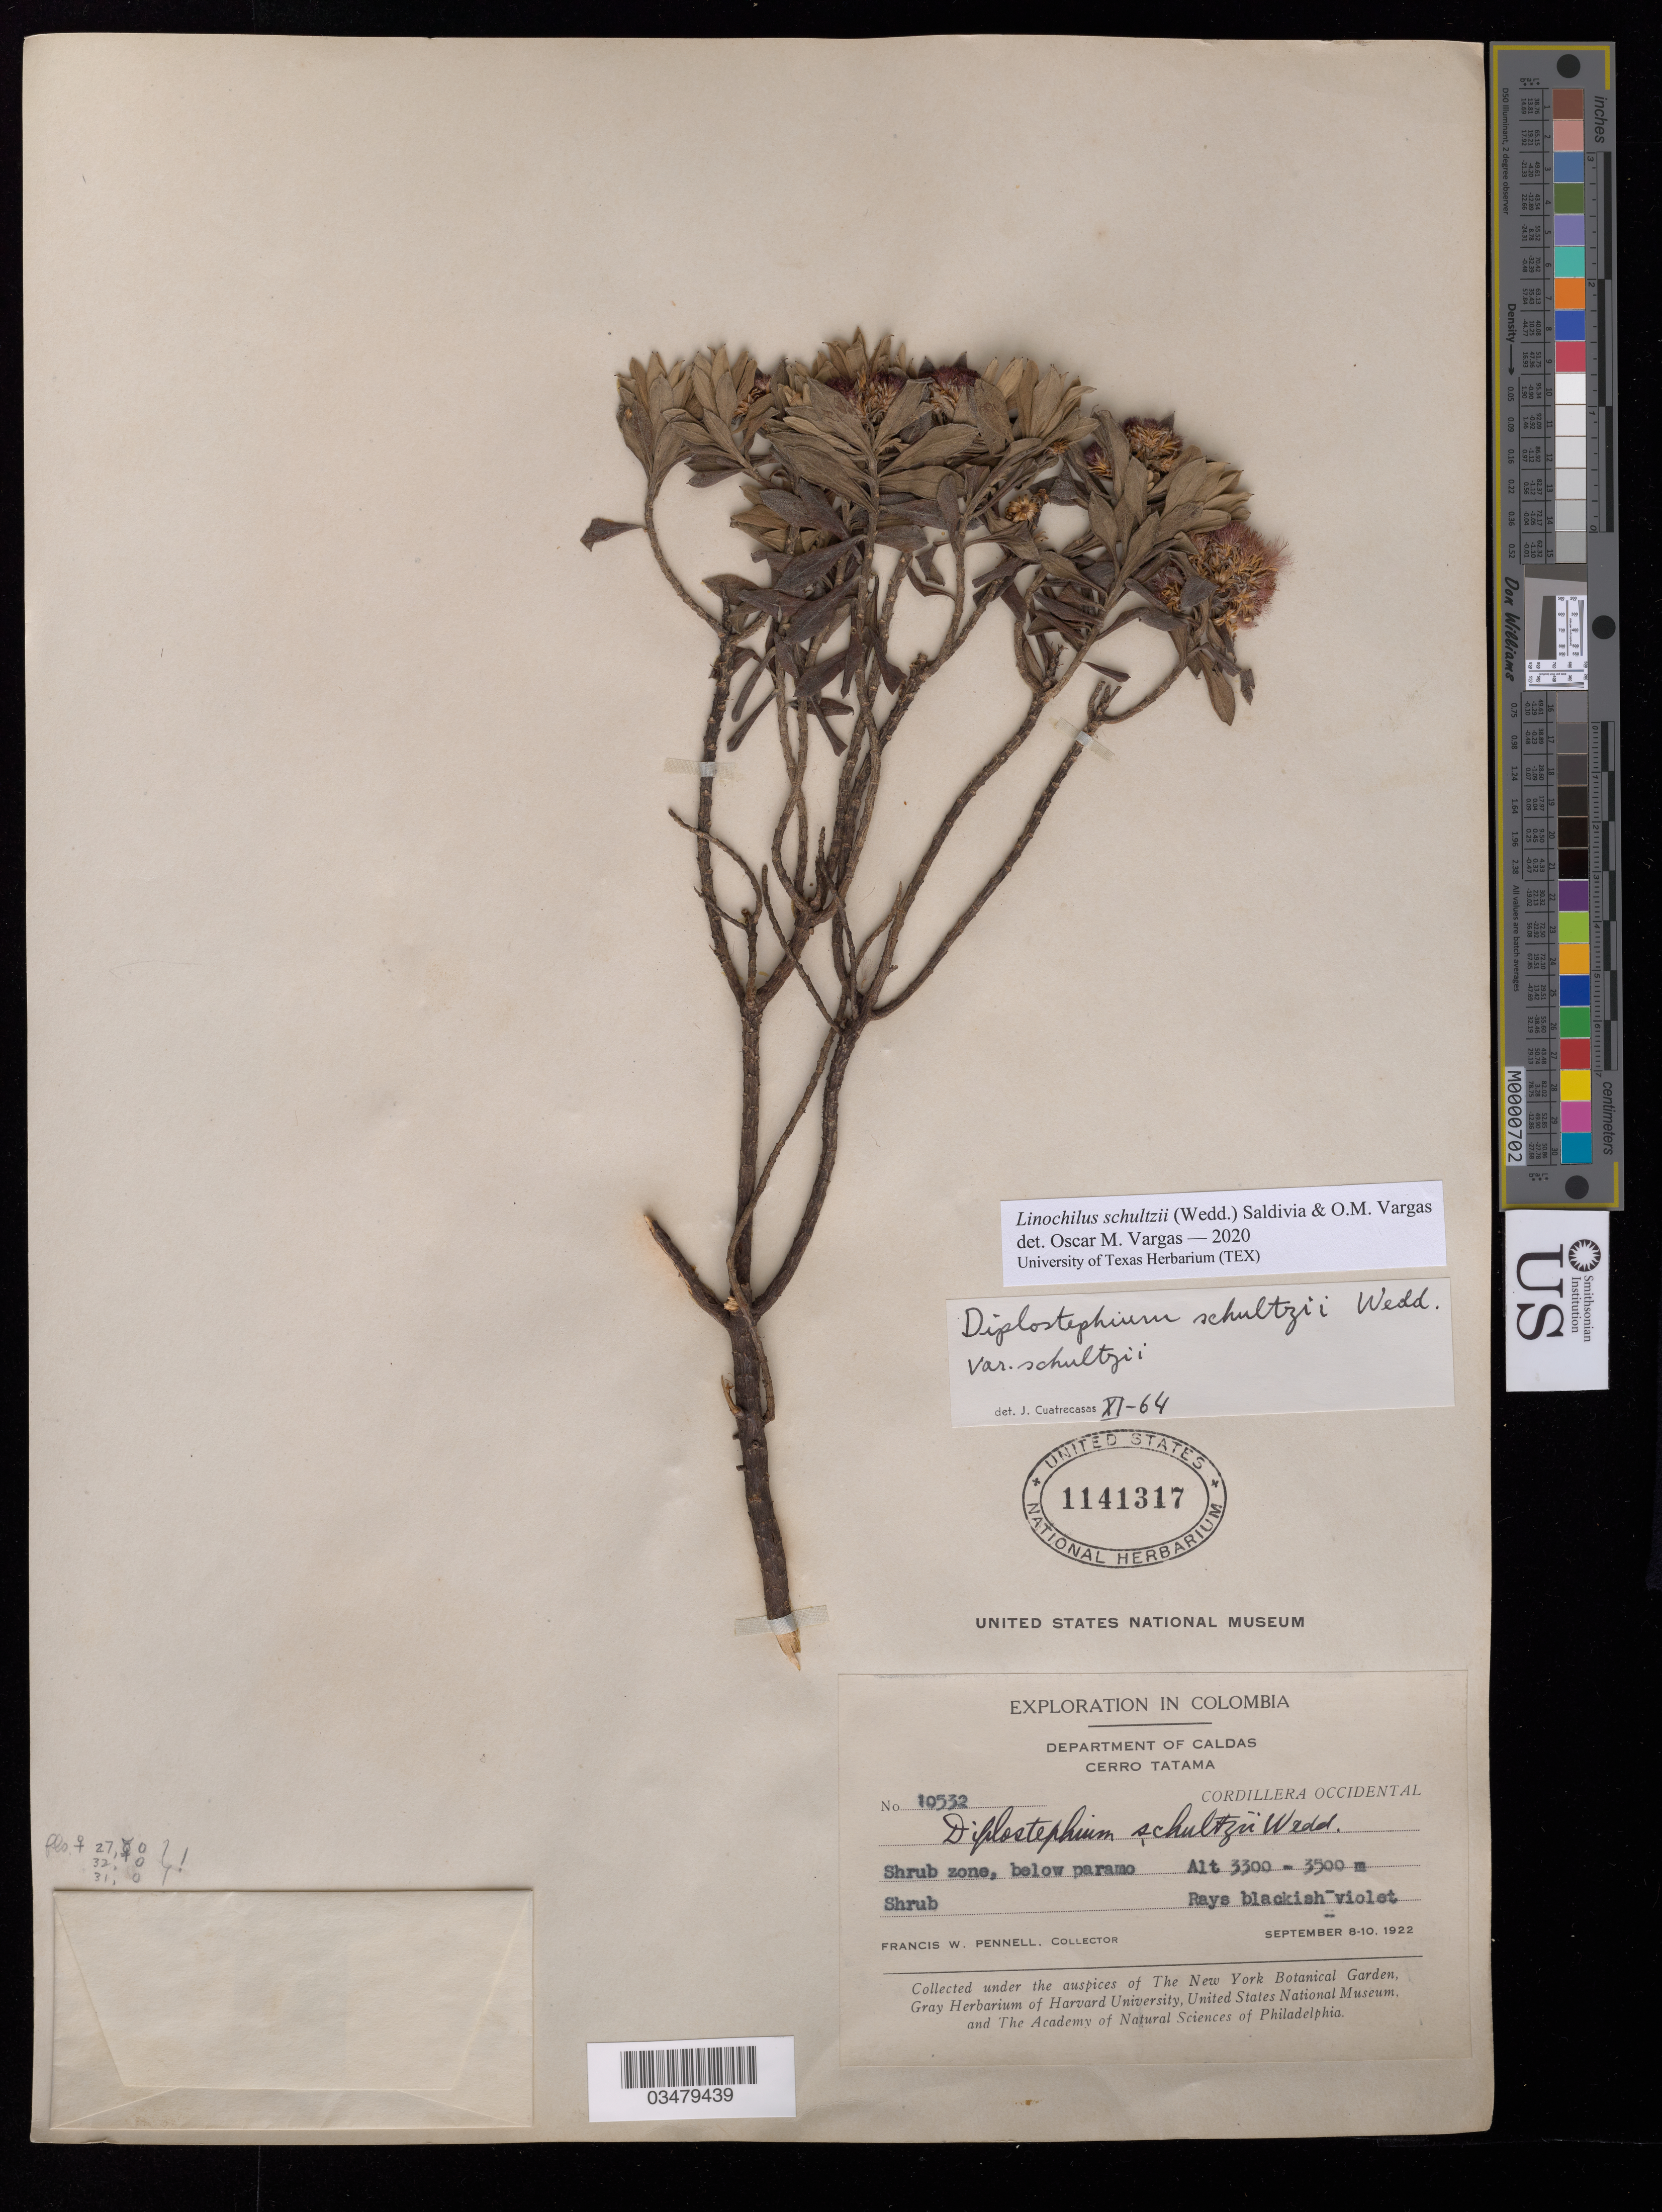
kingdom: Plantae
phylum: Tracheophyta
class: Magnoliopsida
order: Asterales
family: Asteraceae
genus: Linochilus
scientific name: Linochilus schultzii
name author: (Wedd.) Saldivia & O.M. Vargas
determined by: Vargas, Oscar M.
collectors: F. W. Pennell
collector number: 10532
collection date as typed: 08 Sep 1922 to 10 Sep 1922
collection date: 1922-09-08/1922-09-10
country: Colombia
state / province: Caldas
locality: Cerro Tatama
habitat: Shrub zone, below paramo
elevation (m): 3300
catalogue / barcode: US 1141317